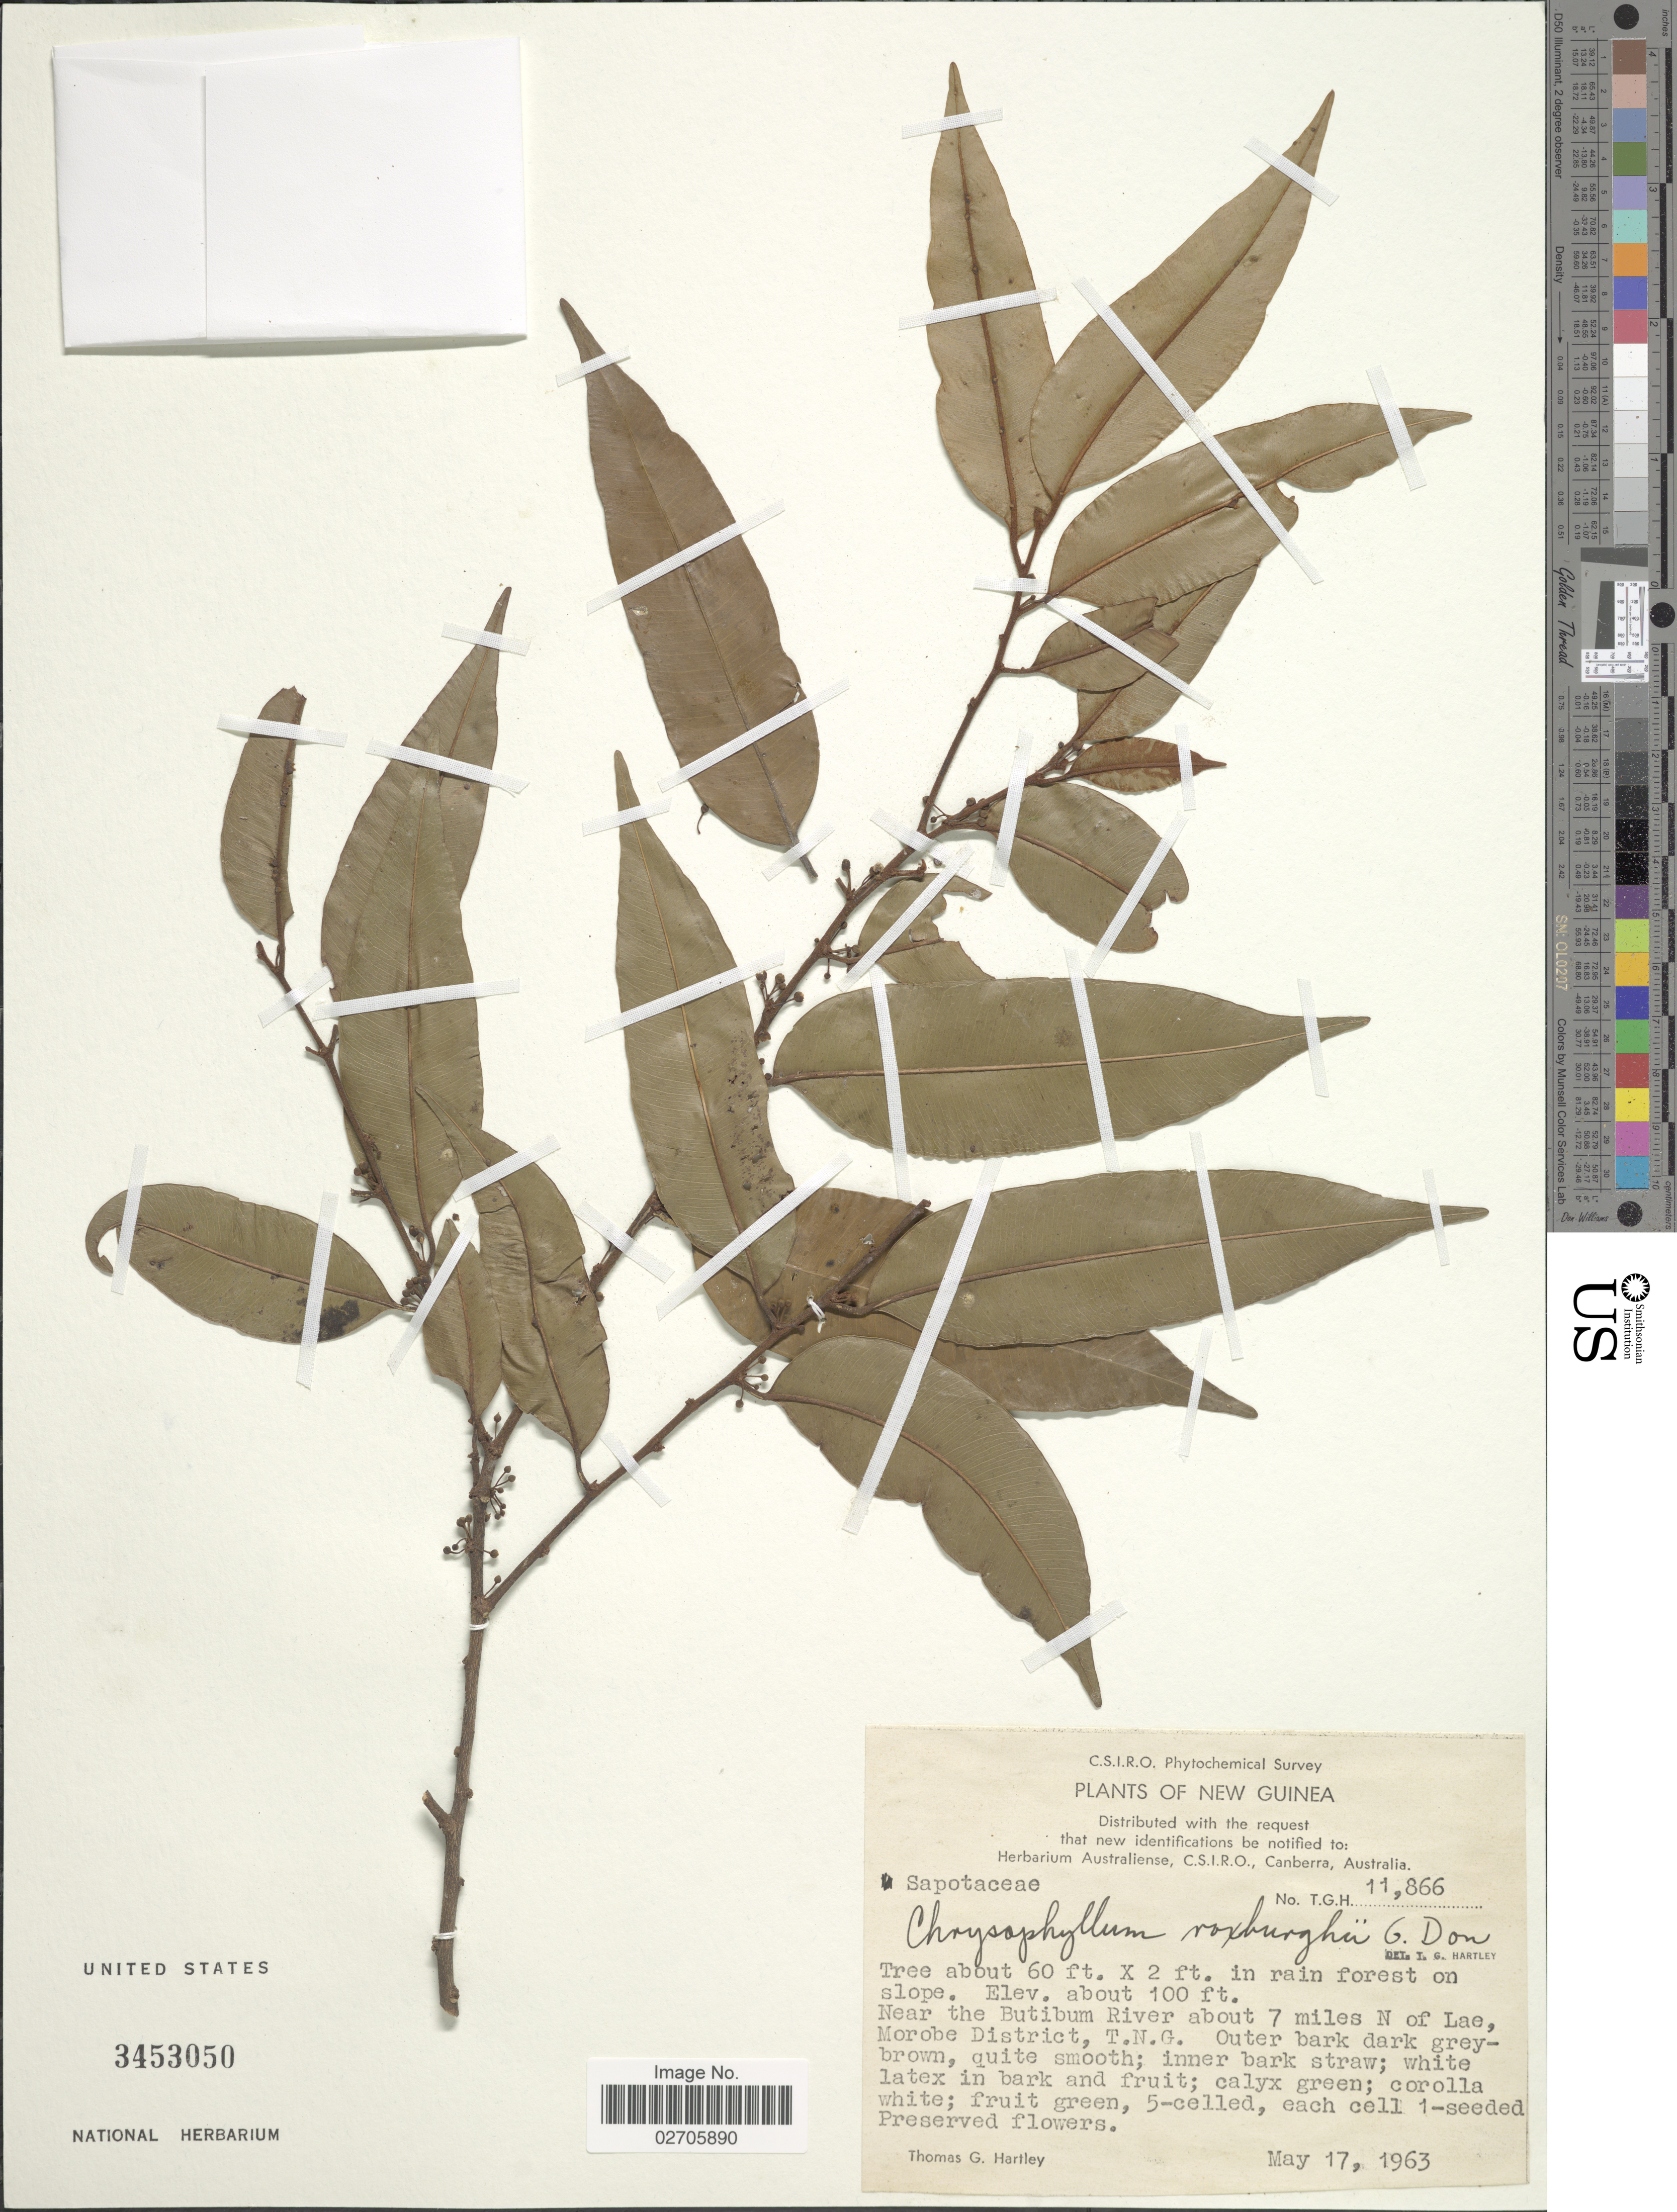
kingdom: Plantae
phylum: Tracheophyta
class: Magnoliopsida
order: Ericales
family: Sapotaceae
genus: Chrysophyllum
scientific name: Chrysophyllum roxburghii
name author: G. Don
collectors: T. G. Hartley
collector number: T.G.H. 11866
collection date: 1963-05-17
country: Papua New Guinea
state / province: Morobe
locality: New Guinea, in rain forest on slope. Near the Butibum River about 7 miles N of Lae, Morobe District, T. N. G.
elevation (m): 30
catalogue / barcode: US 3453050